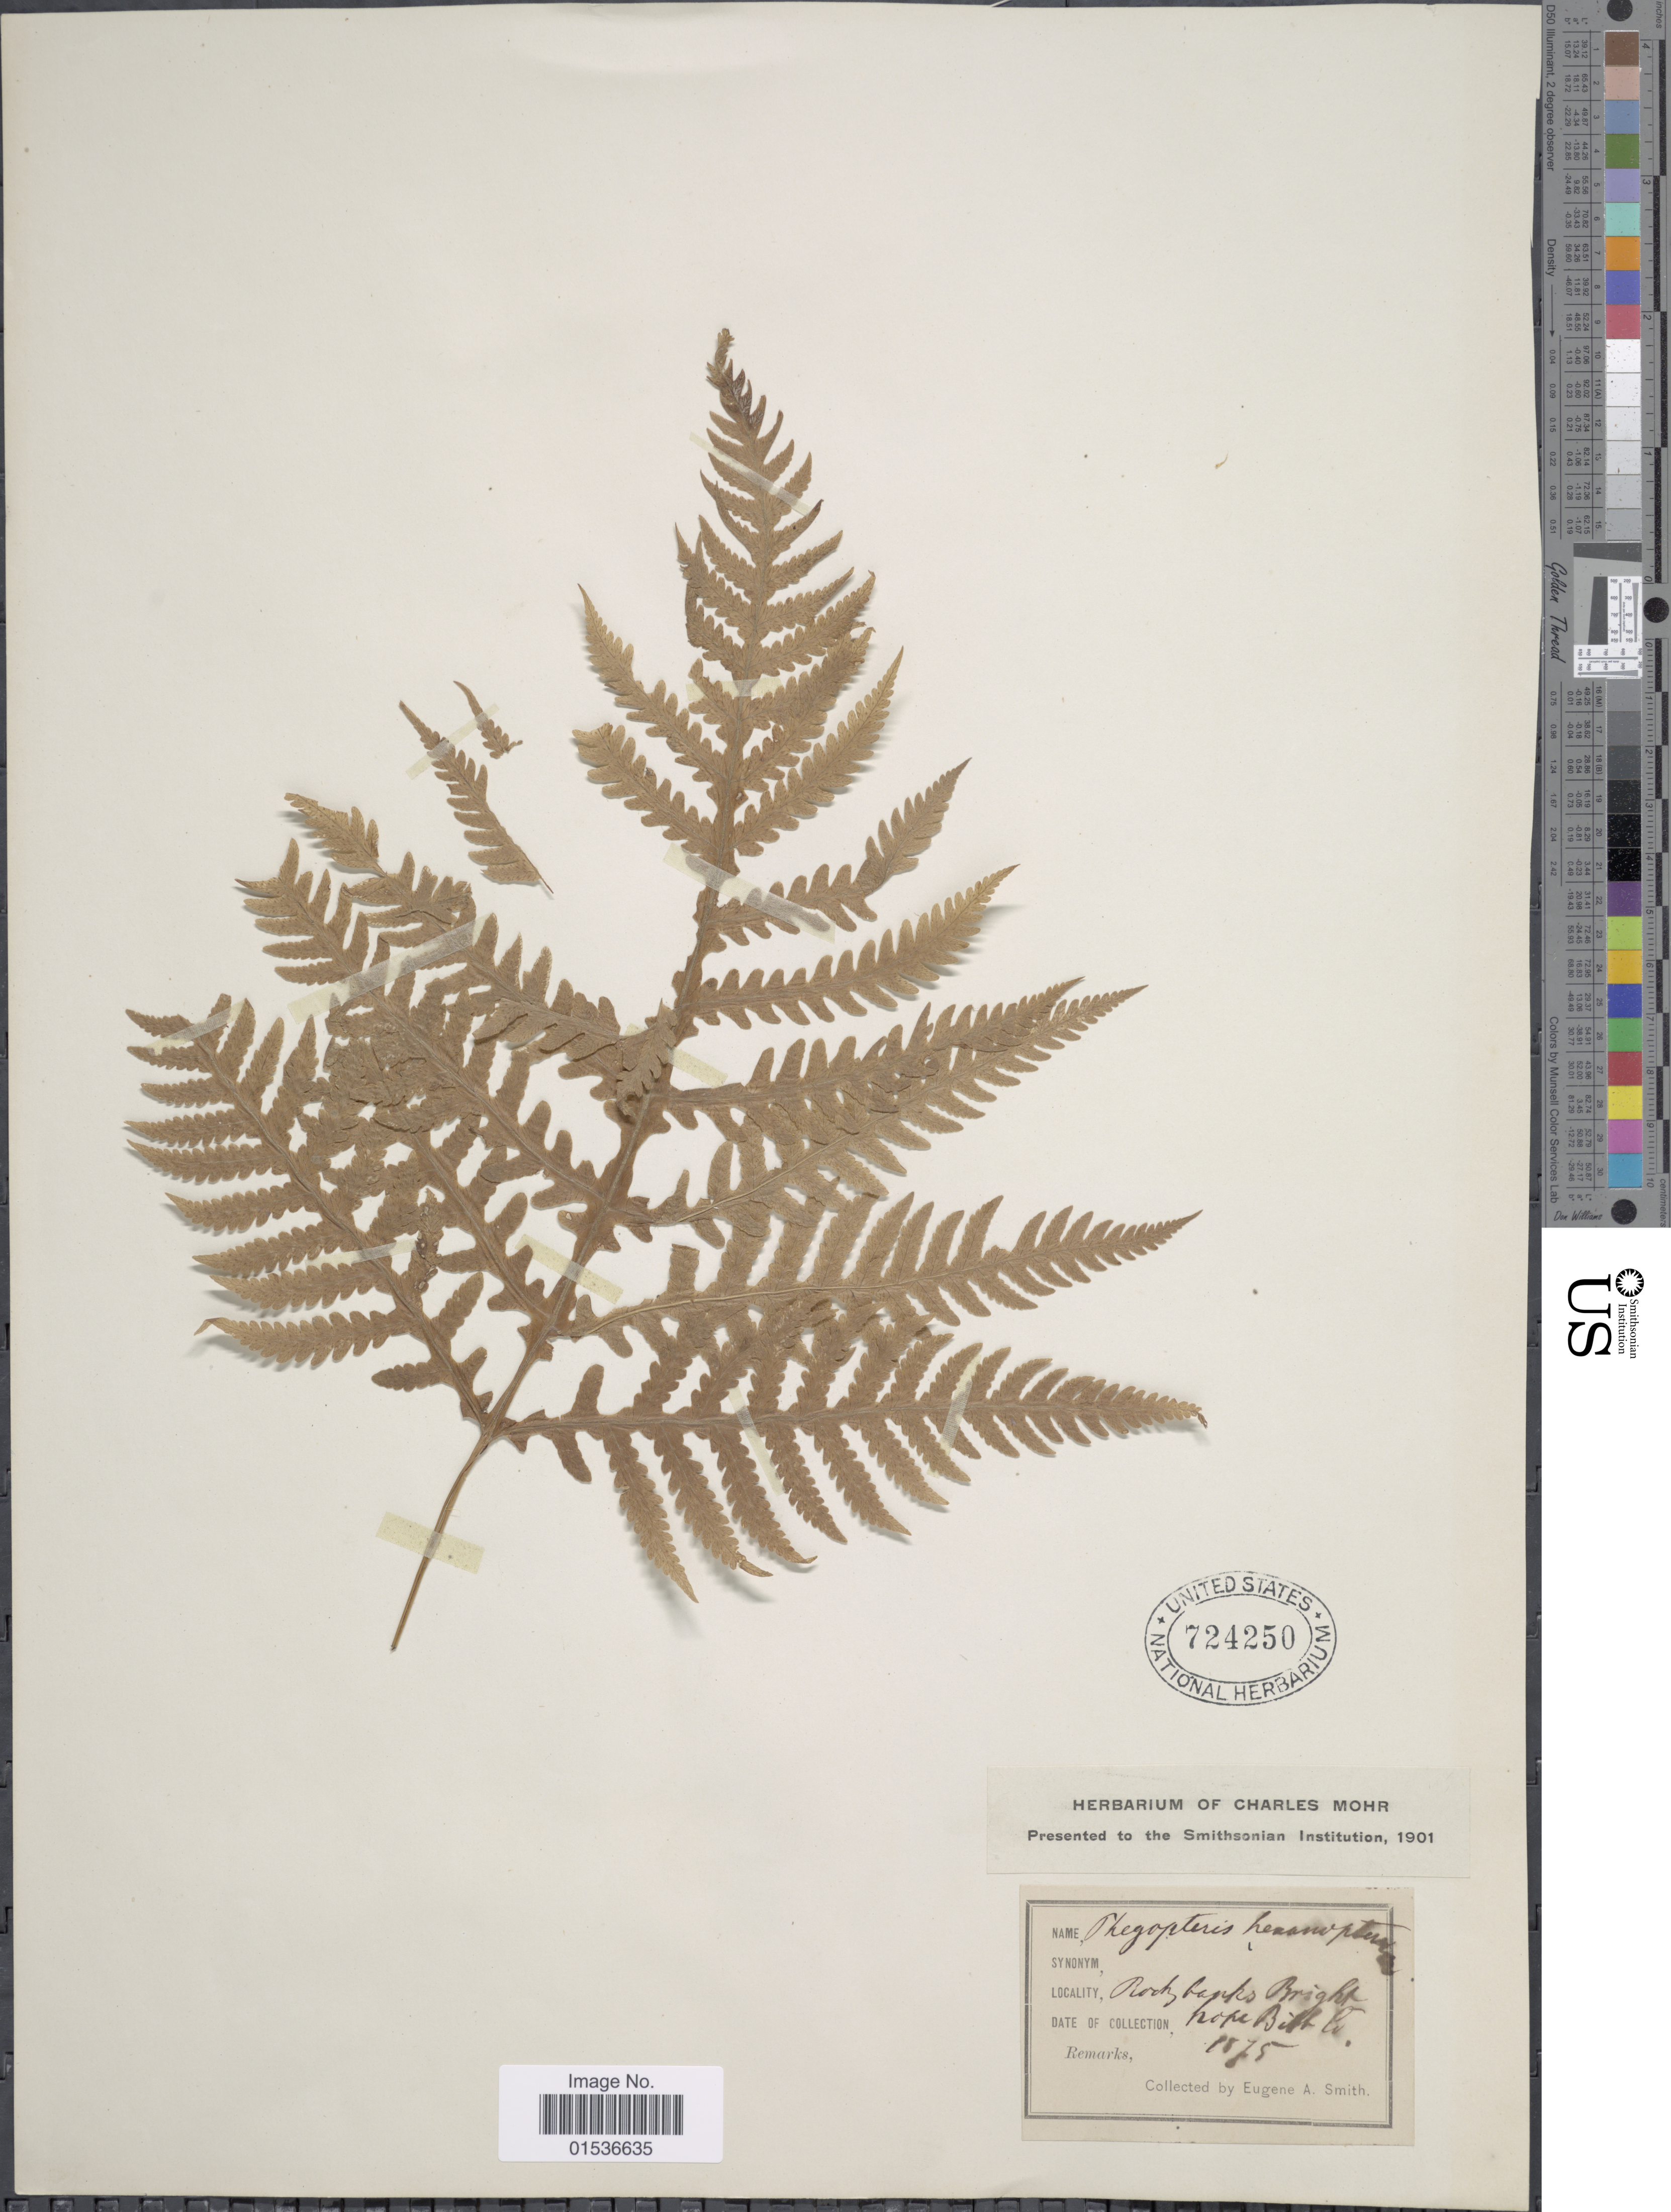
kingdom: Plantae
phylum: Tracheophyta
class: Polypodiopsida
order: Polypodiales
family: Thelypteridaceae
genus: Phegopteris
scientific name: Phegopteris hexagonoptera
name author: (Michx.) Fée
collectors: E. A. Smith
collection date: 1875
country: United States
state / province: Alabama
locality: Rocky banks Bright hope Bibb Co.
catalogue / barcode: US 724250